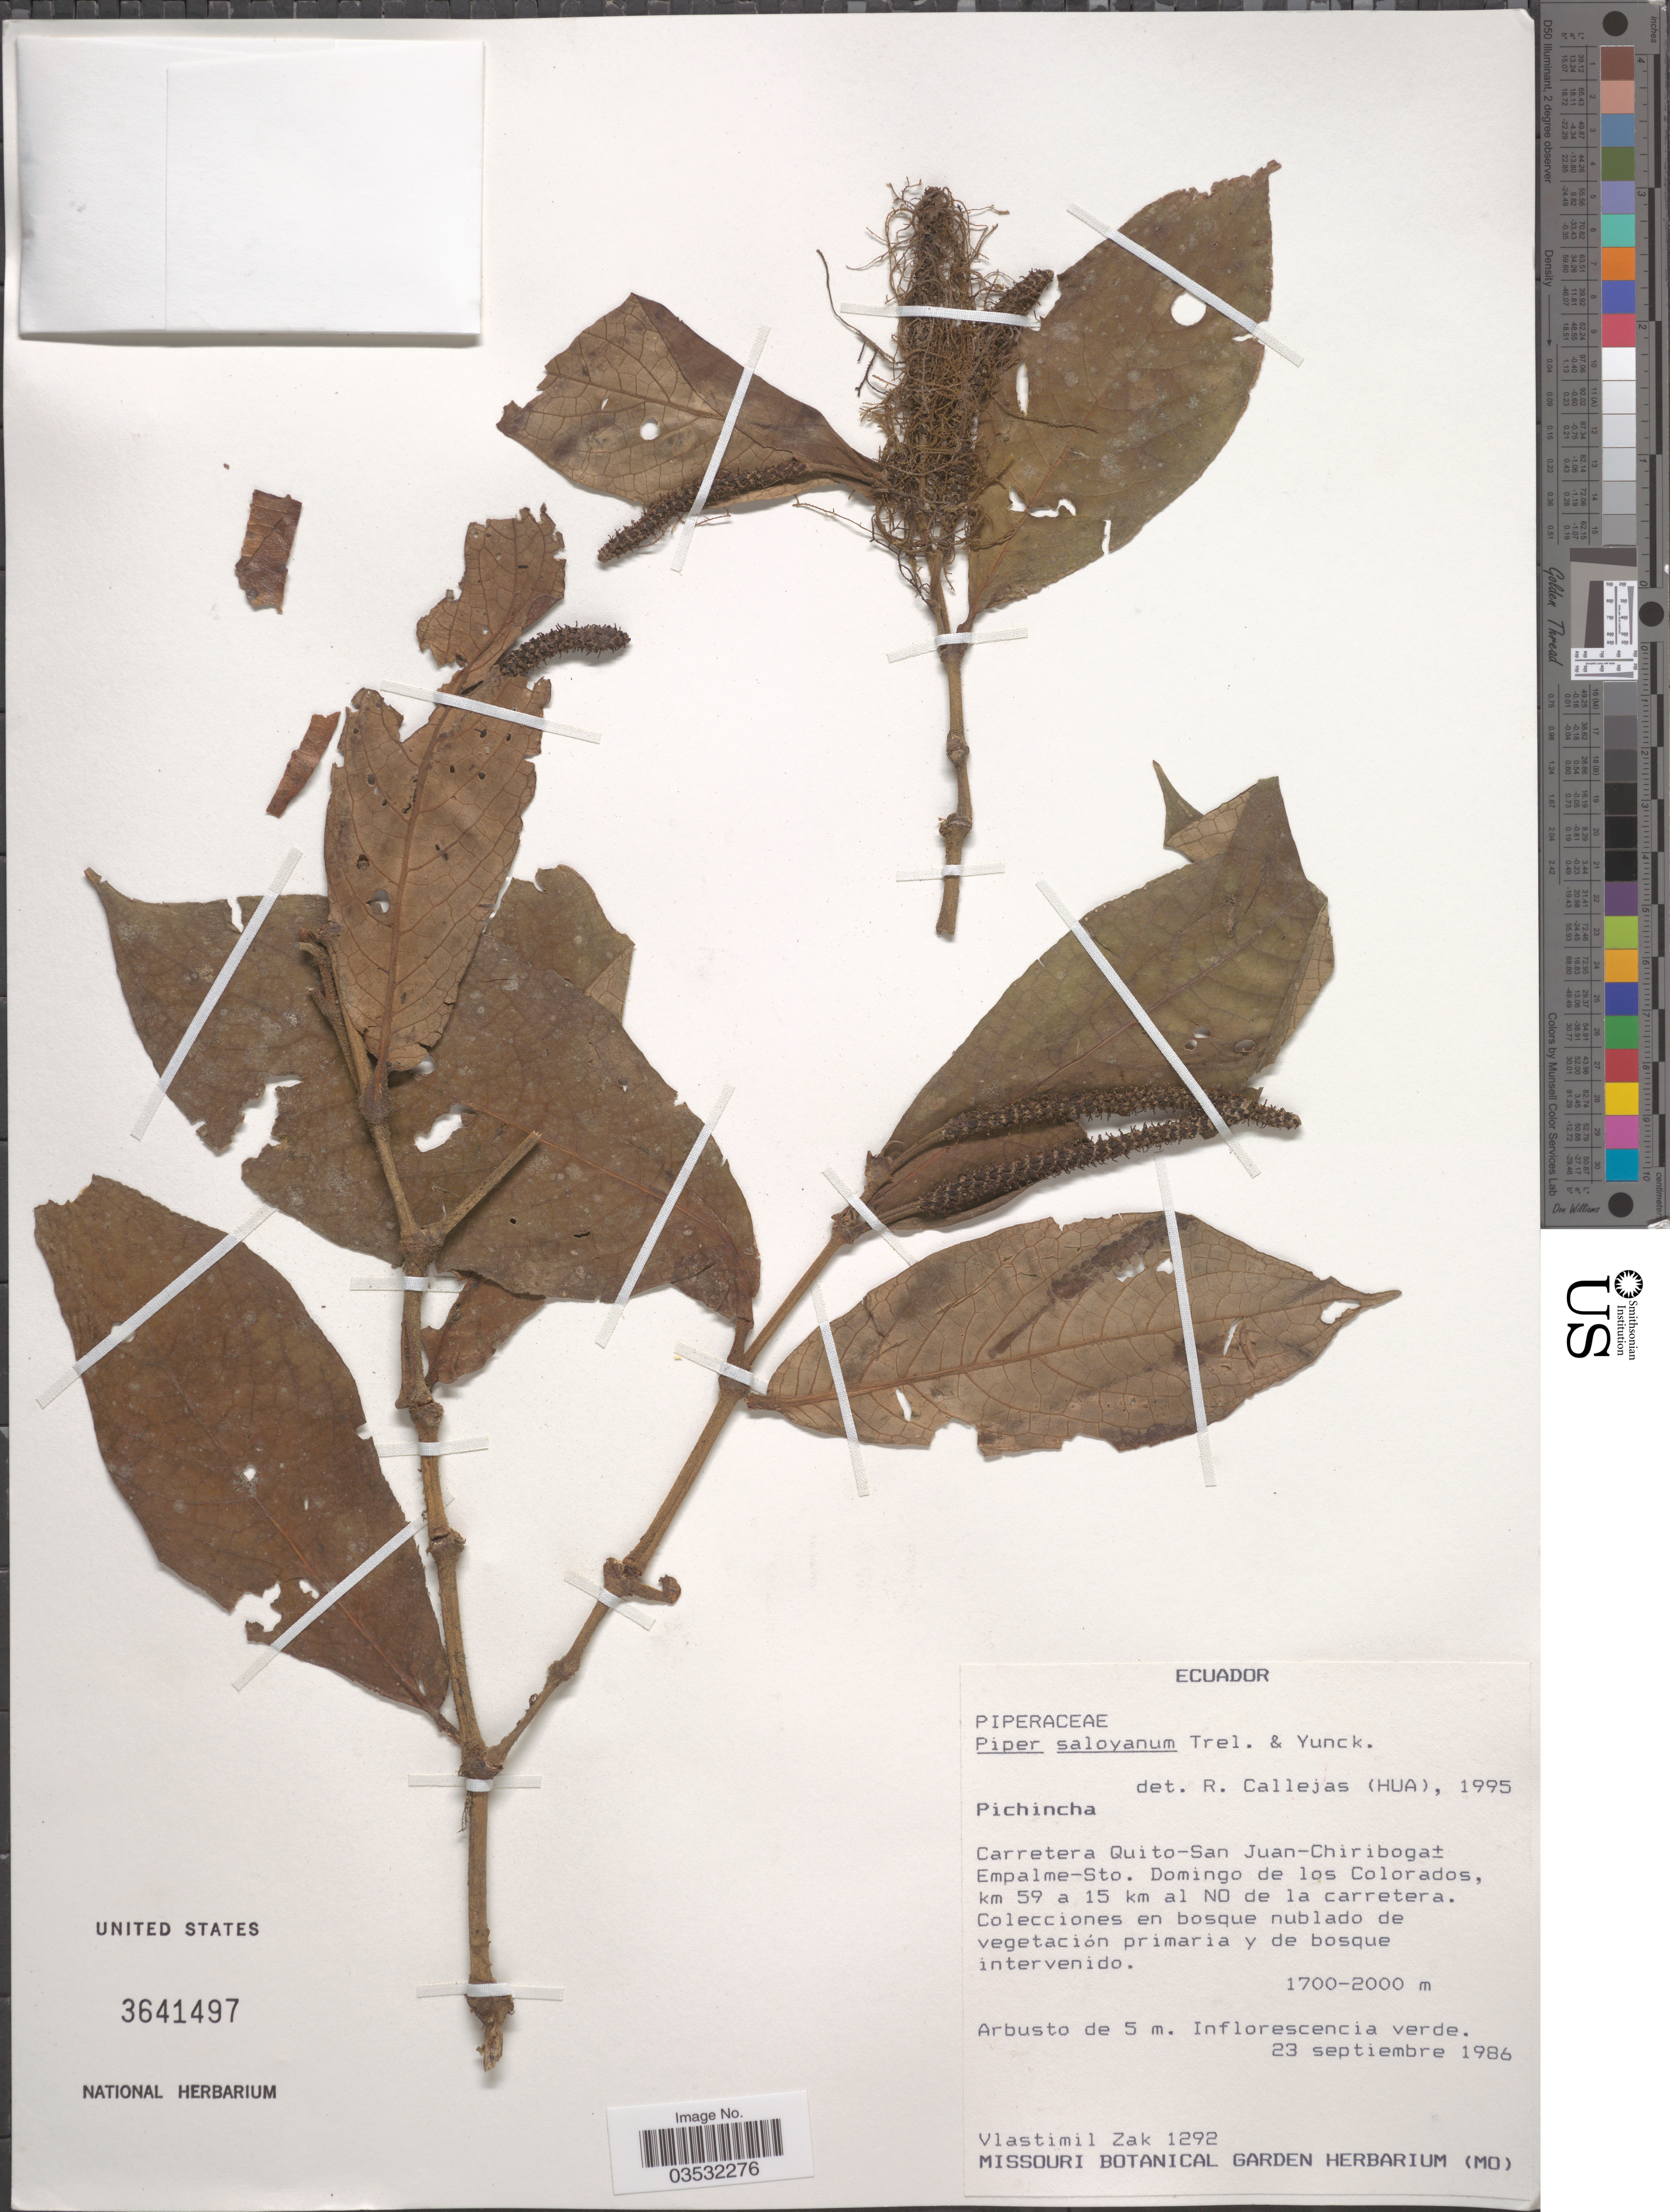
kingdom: Plantae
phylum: Tracheophyta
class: Magnoliopsida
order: Piperales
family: Piperaceae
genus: Piper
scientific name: Piper saloyanum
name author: Trel. & Yunck.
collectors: V. Zak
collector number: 1292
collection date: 1986-09-23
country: Ecuador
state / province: Pichincha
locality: Carretera Quito-San Juan-Chiriboga ± Empalme-Sto. Domingo de los Colorados, km 59 a 15 km al NO de la carretera.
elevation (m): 1700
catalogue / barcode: US 3641497